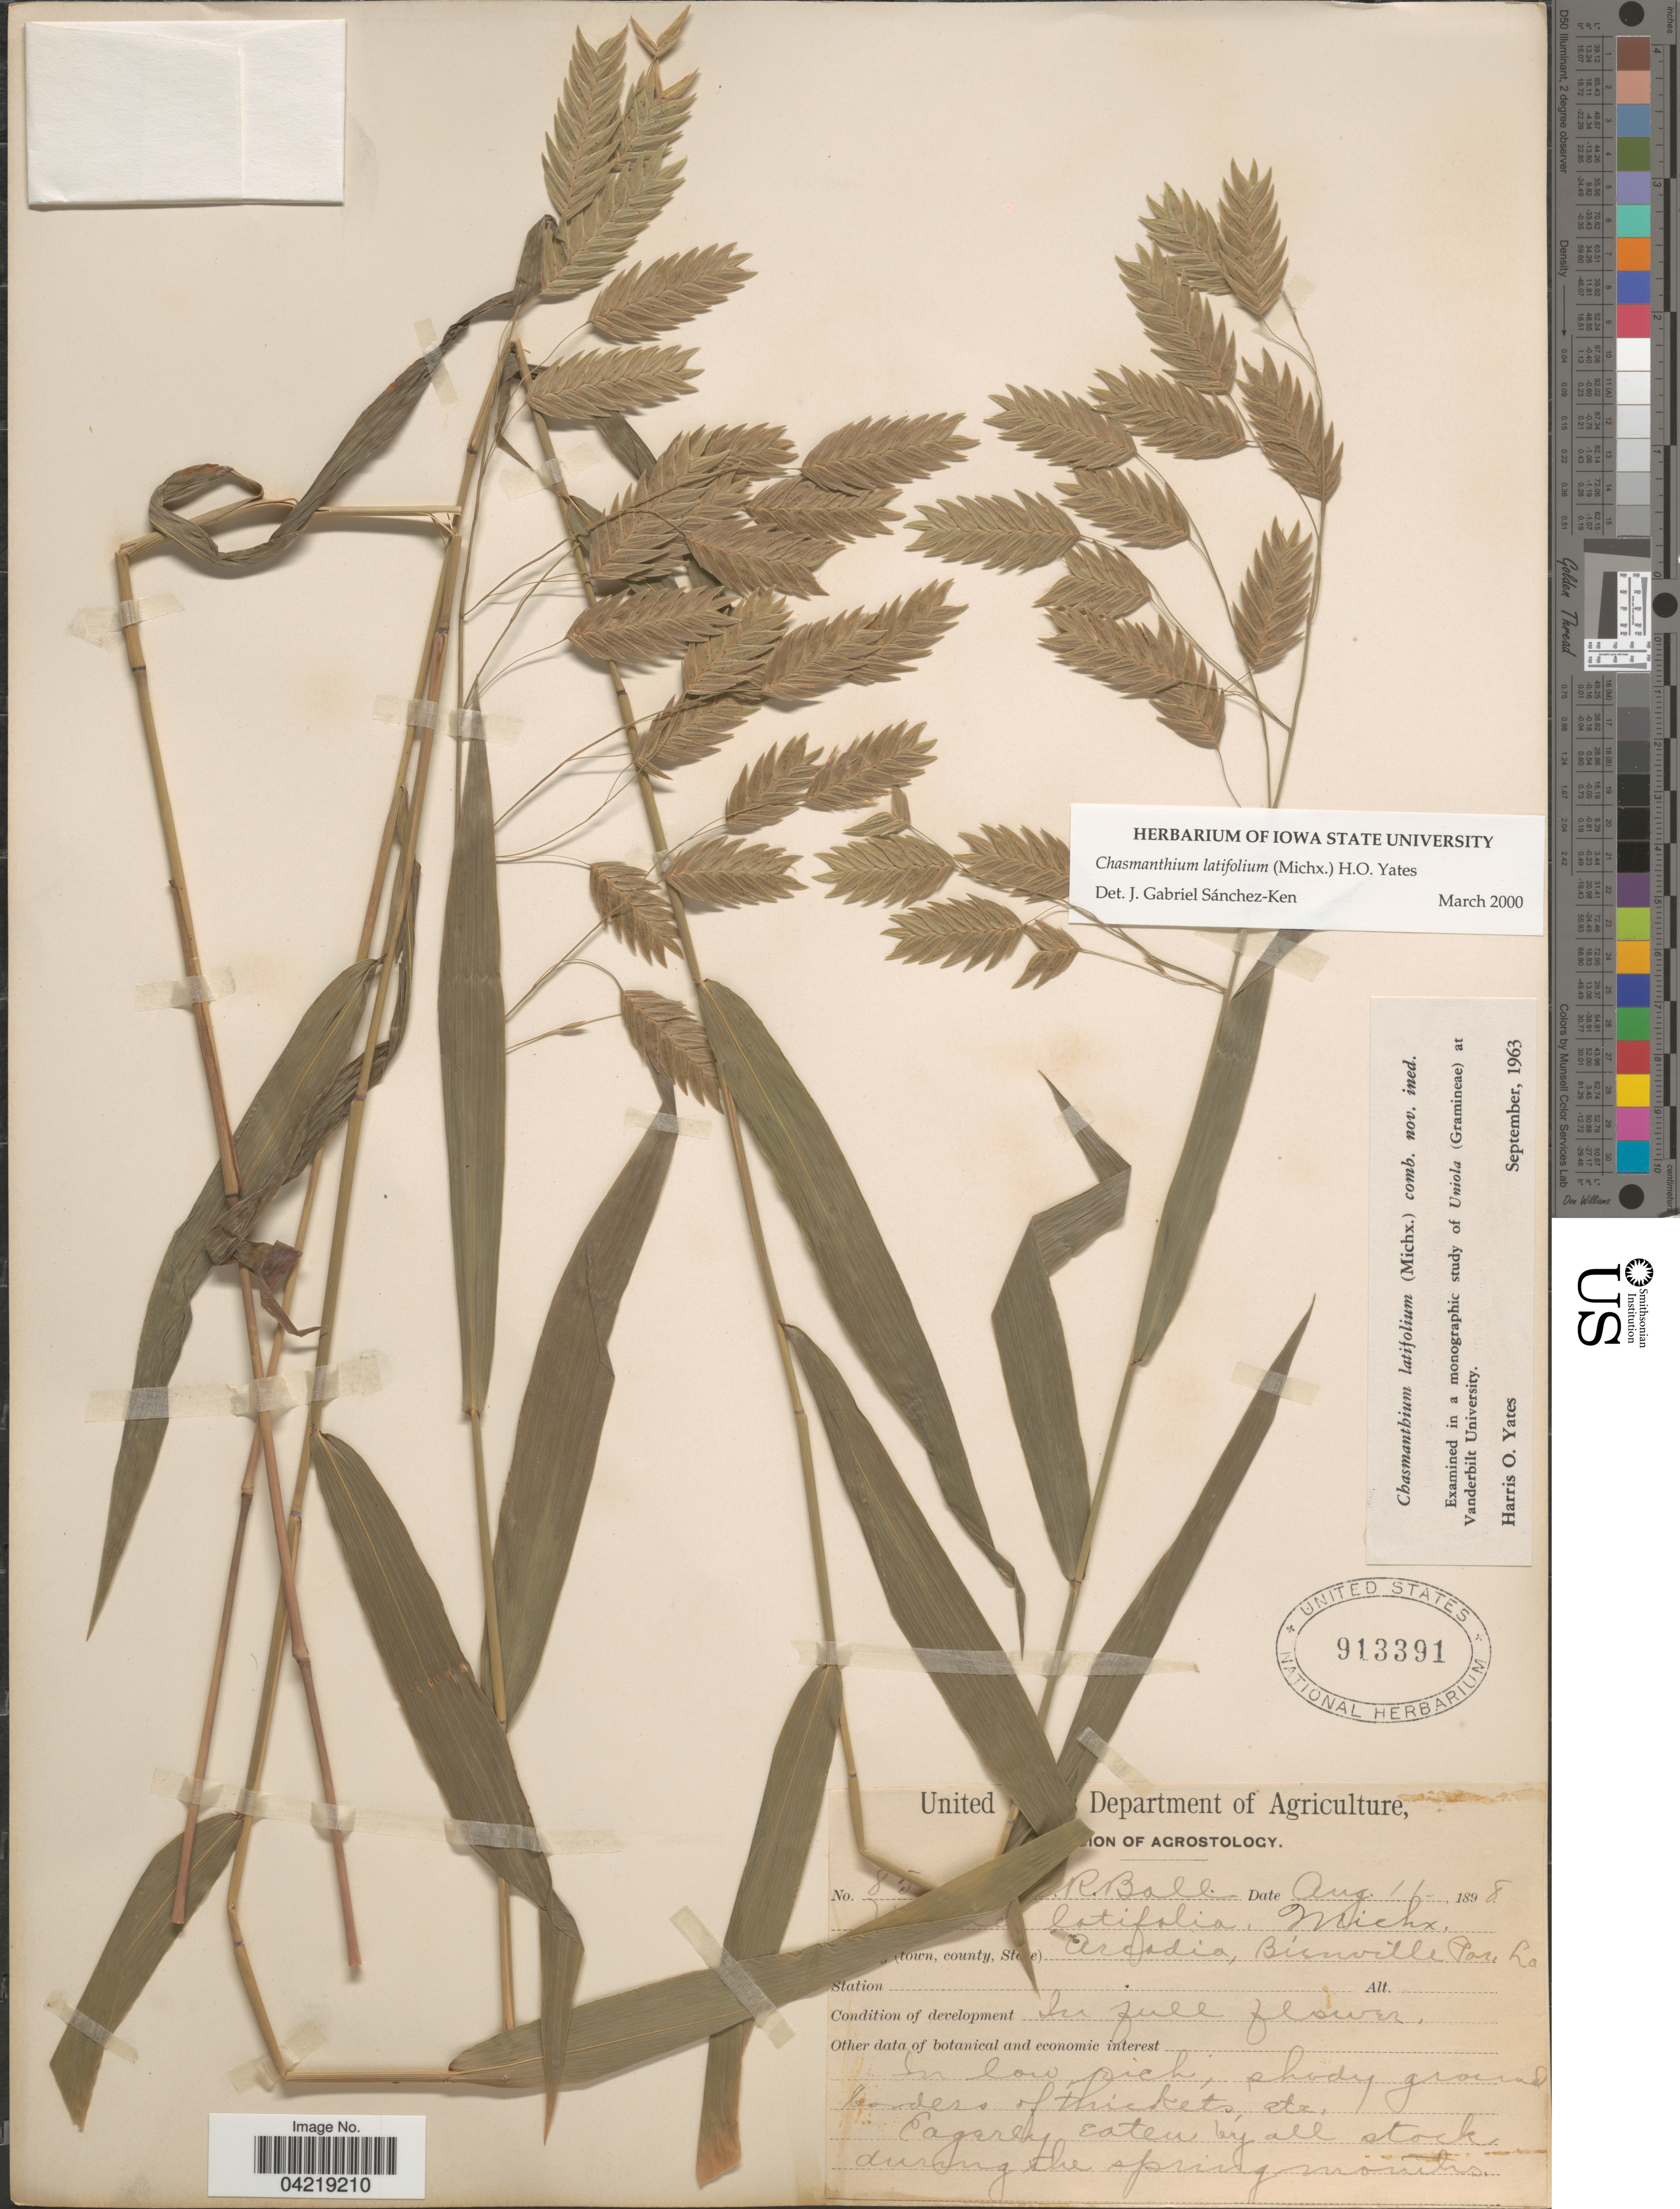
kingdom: Plantae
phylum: Tracheophyta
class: Liliopsida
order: Poales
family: Poaceae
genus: Chasmanthium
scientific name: Chasmanthium latifolium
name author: (Michx.) H.O. Yates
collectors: C. R. Ball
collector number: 85!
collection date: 1898-08-11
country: United States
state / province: Louisiana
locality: Arcadia. Bienville.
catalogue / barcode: US 913391